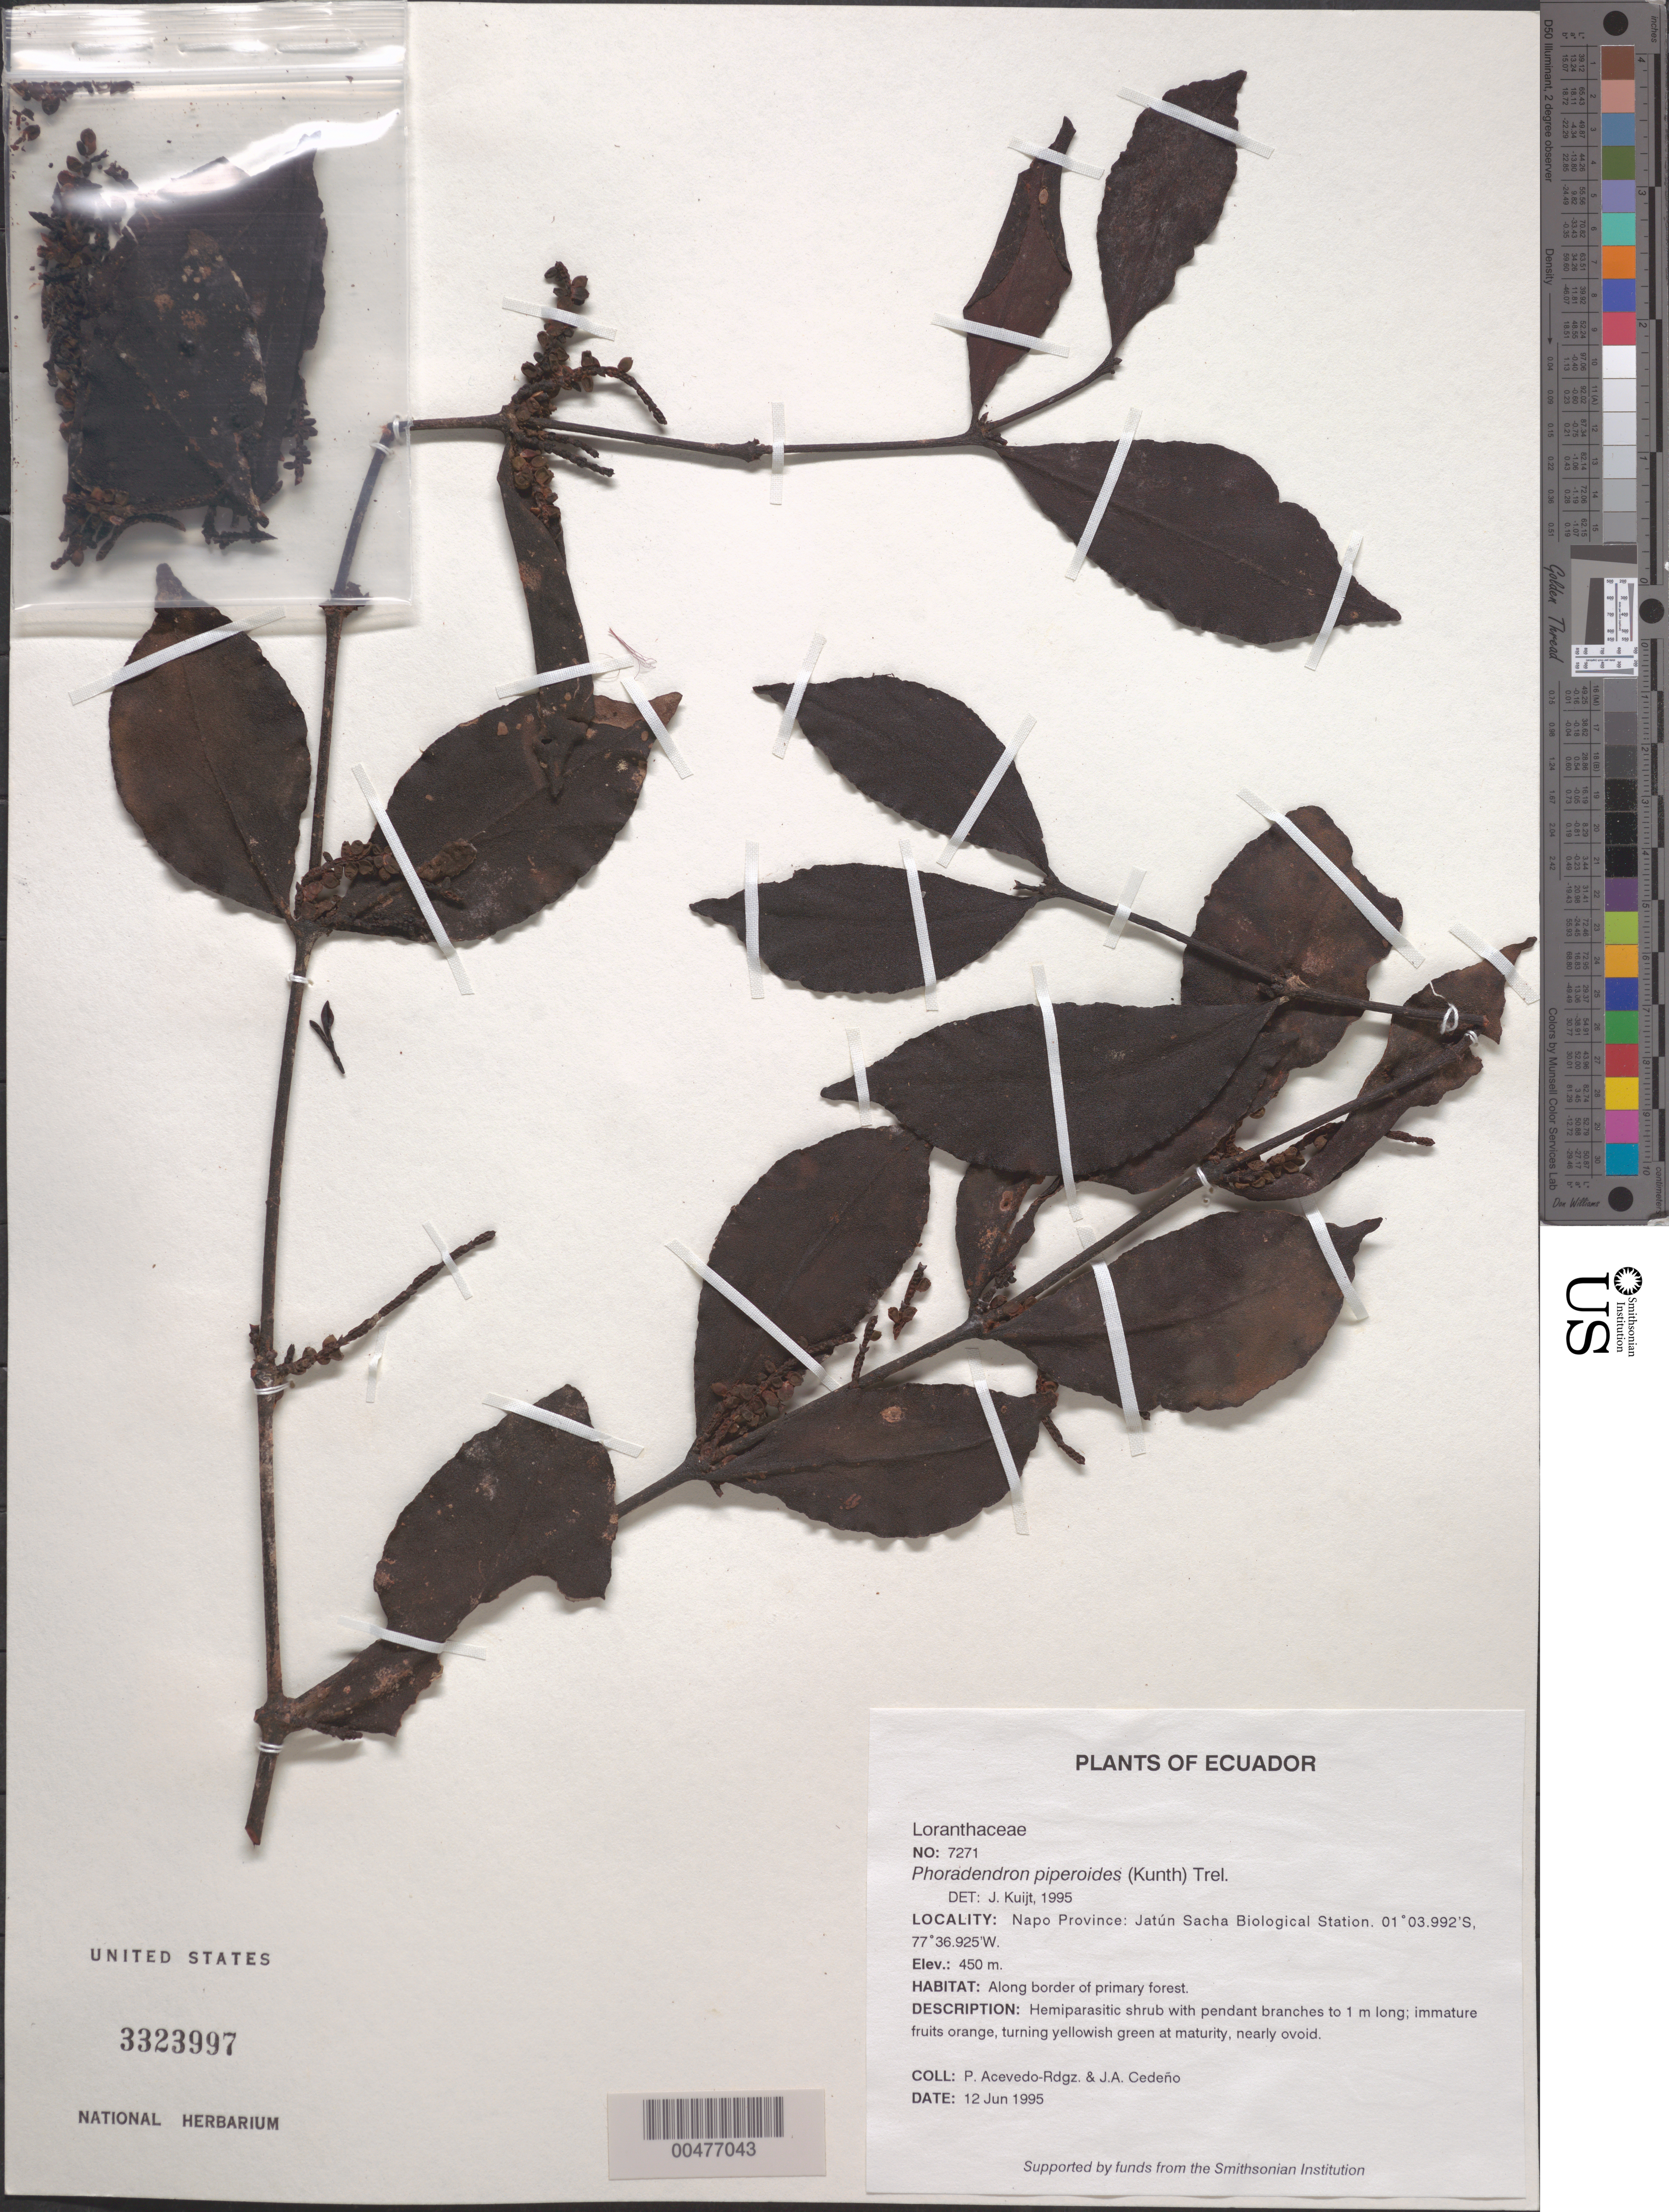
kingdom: Plantae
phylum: Tracheophyta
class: Magnoliopsida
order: Santalales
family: Viscaceae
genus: Phoradendron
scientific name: Phoradendron piperoides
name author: (Kunth) Trel.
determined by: Kuijt, Job, (CANADA)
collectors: P. Acevedo-Rodr. & J. A. Cedeño M.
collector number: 7271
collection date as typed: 12 Jun 1995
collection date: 1995-06-12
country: Ecuador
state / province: Napo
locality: Napo Province: Jatún Sacha Biological Station.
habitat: Along border of primary forest.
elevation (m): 450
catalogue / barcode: US 3323997